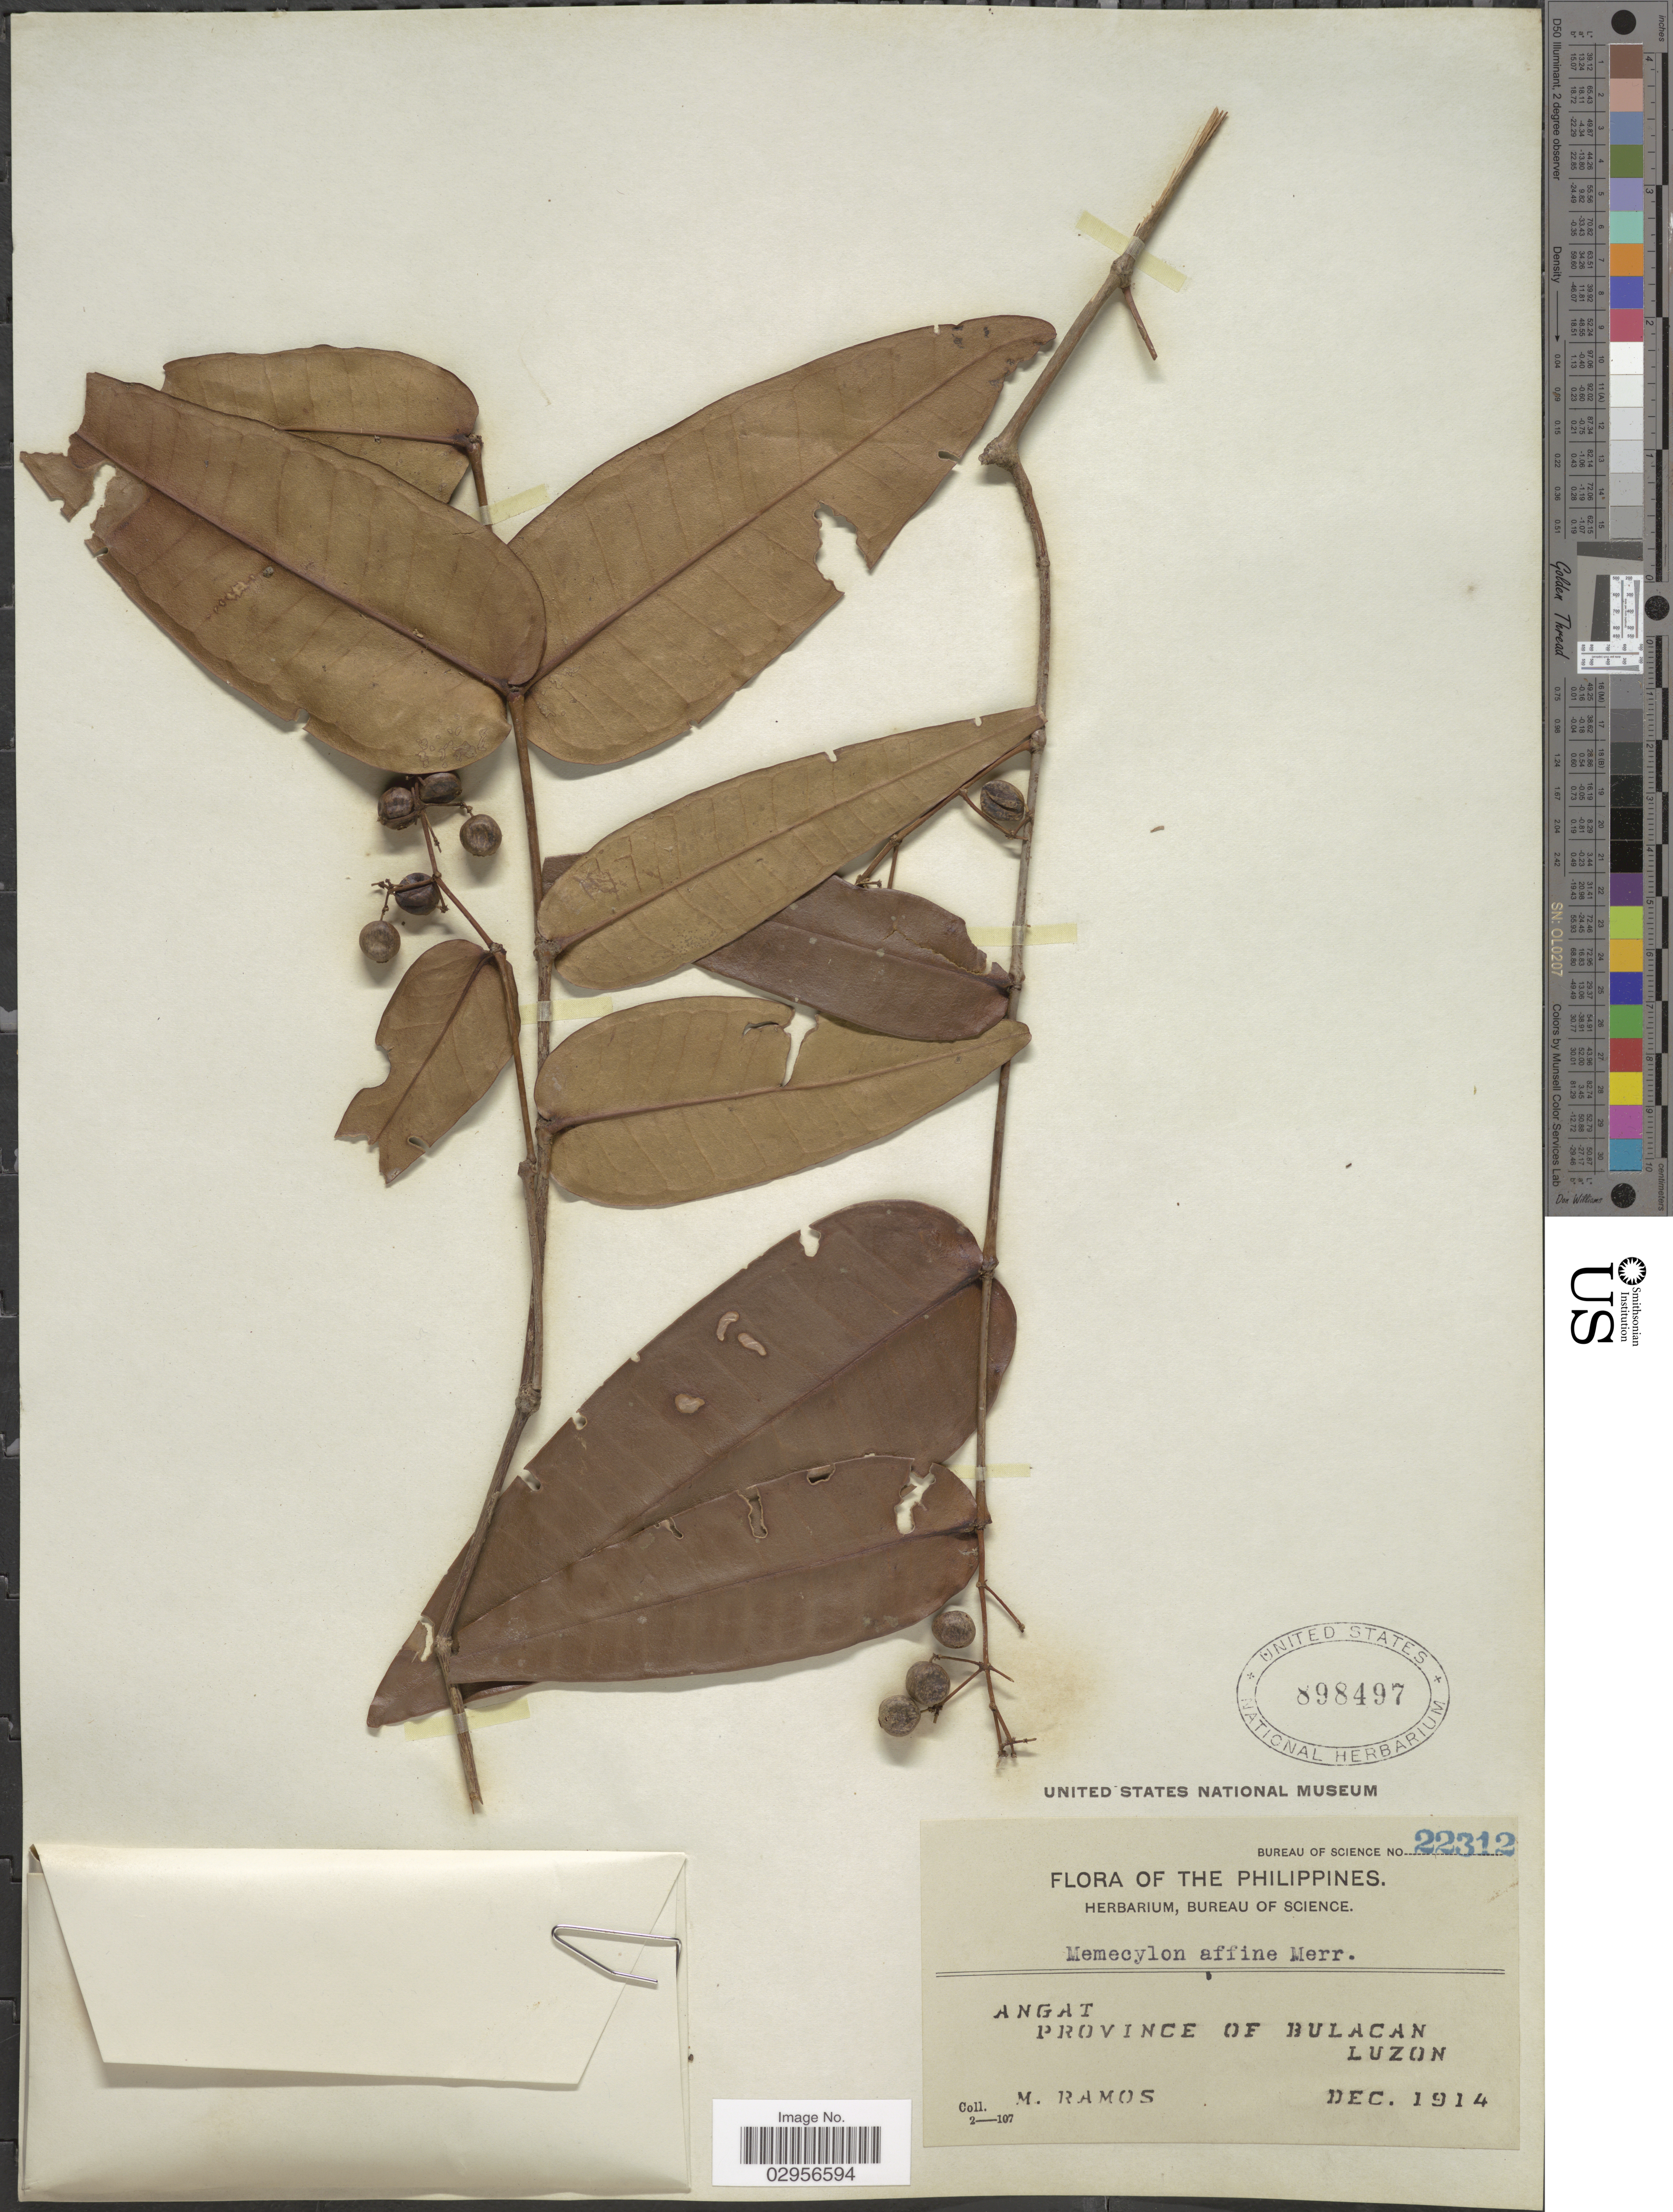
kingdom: Plantae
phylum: Tracheophyta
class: Magnoliopsida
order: Myrtales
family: Melastomataceae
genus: Memecylon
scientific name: Memecylon affine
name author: Merr.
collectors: M. Ramos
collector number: Bureau of Science 22312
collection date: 1914-12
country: Philippines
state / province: Central Luzon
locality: Angat, Province of Bulacan, Luzon.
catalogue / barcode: US 898497